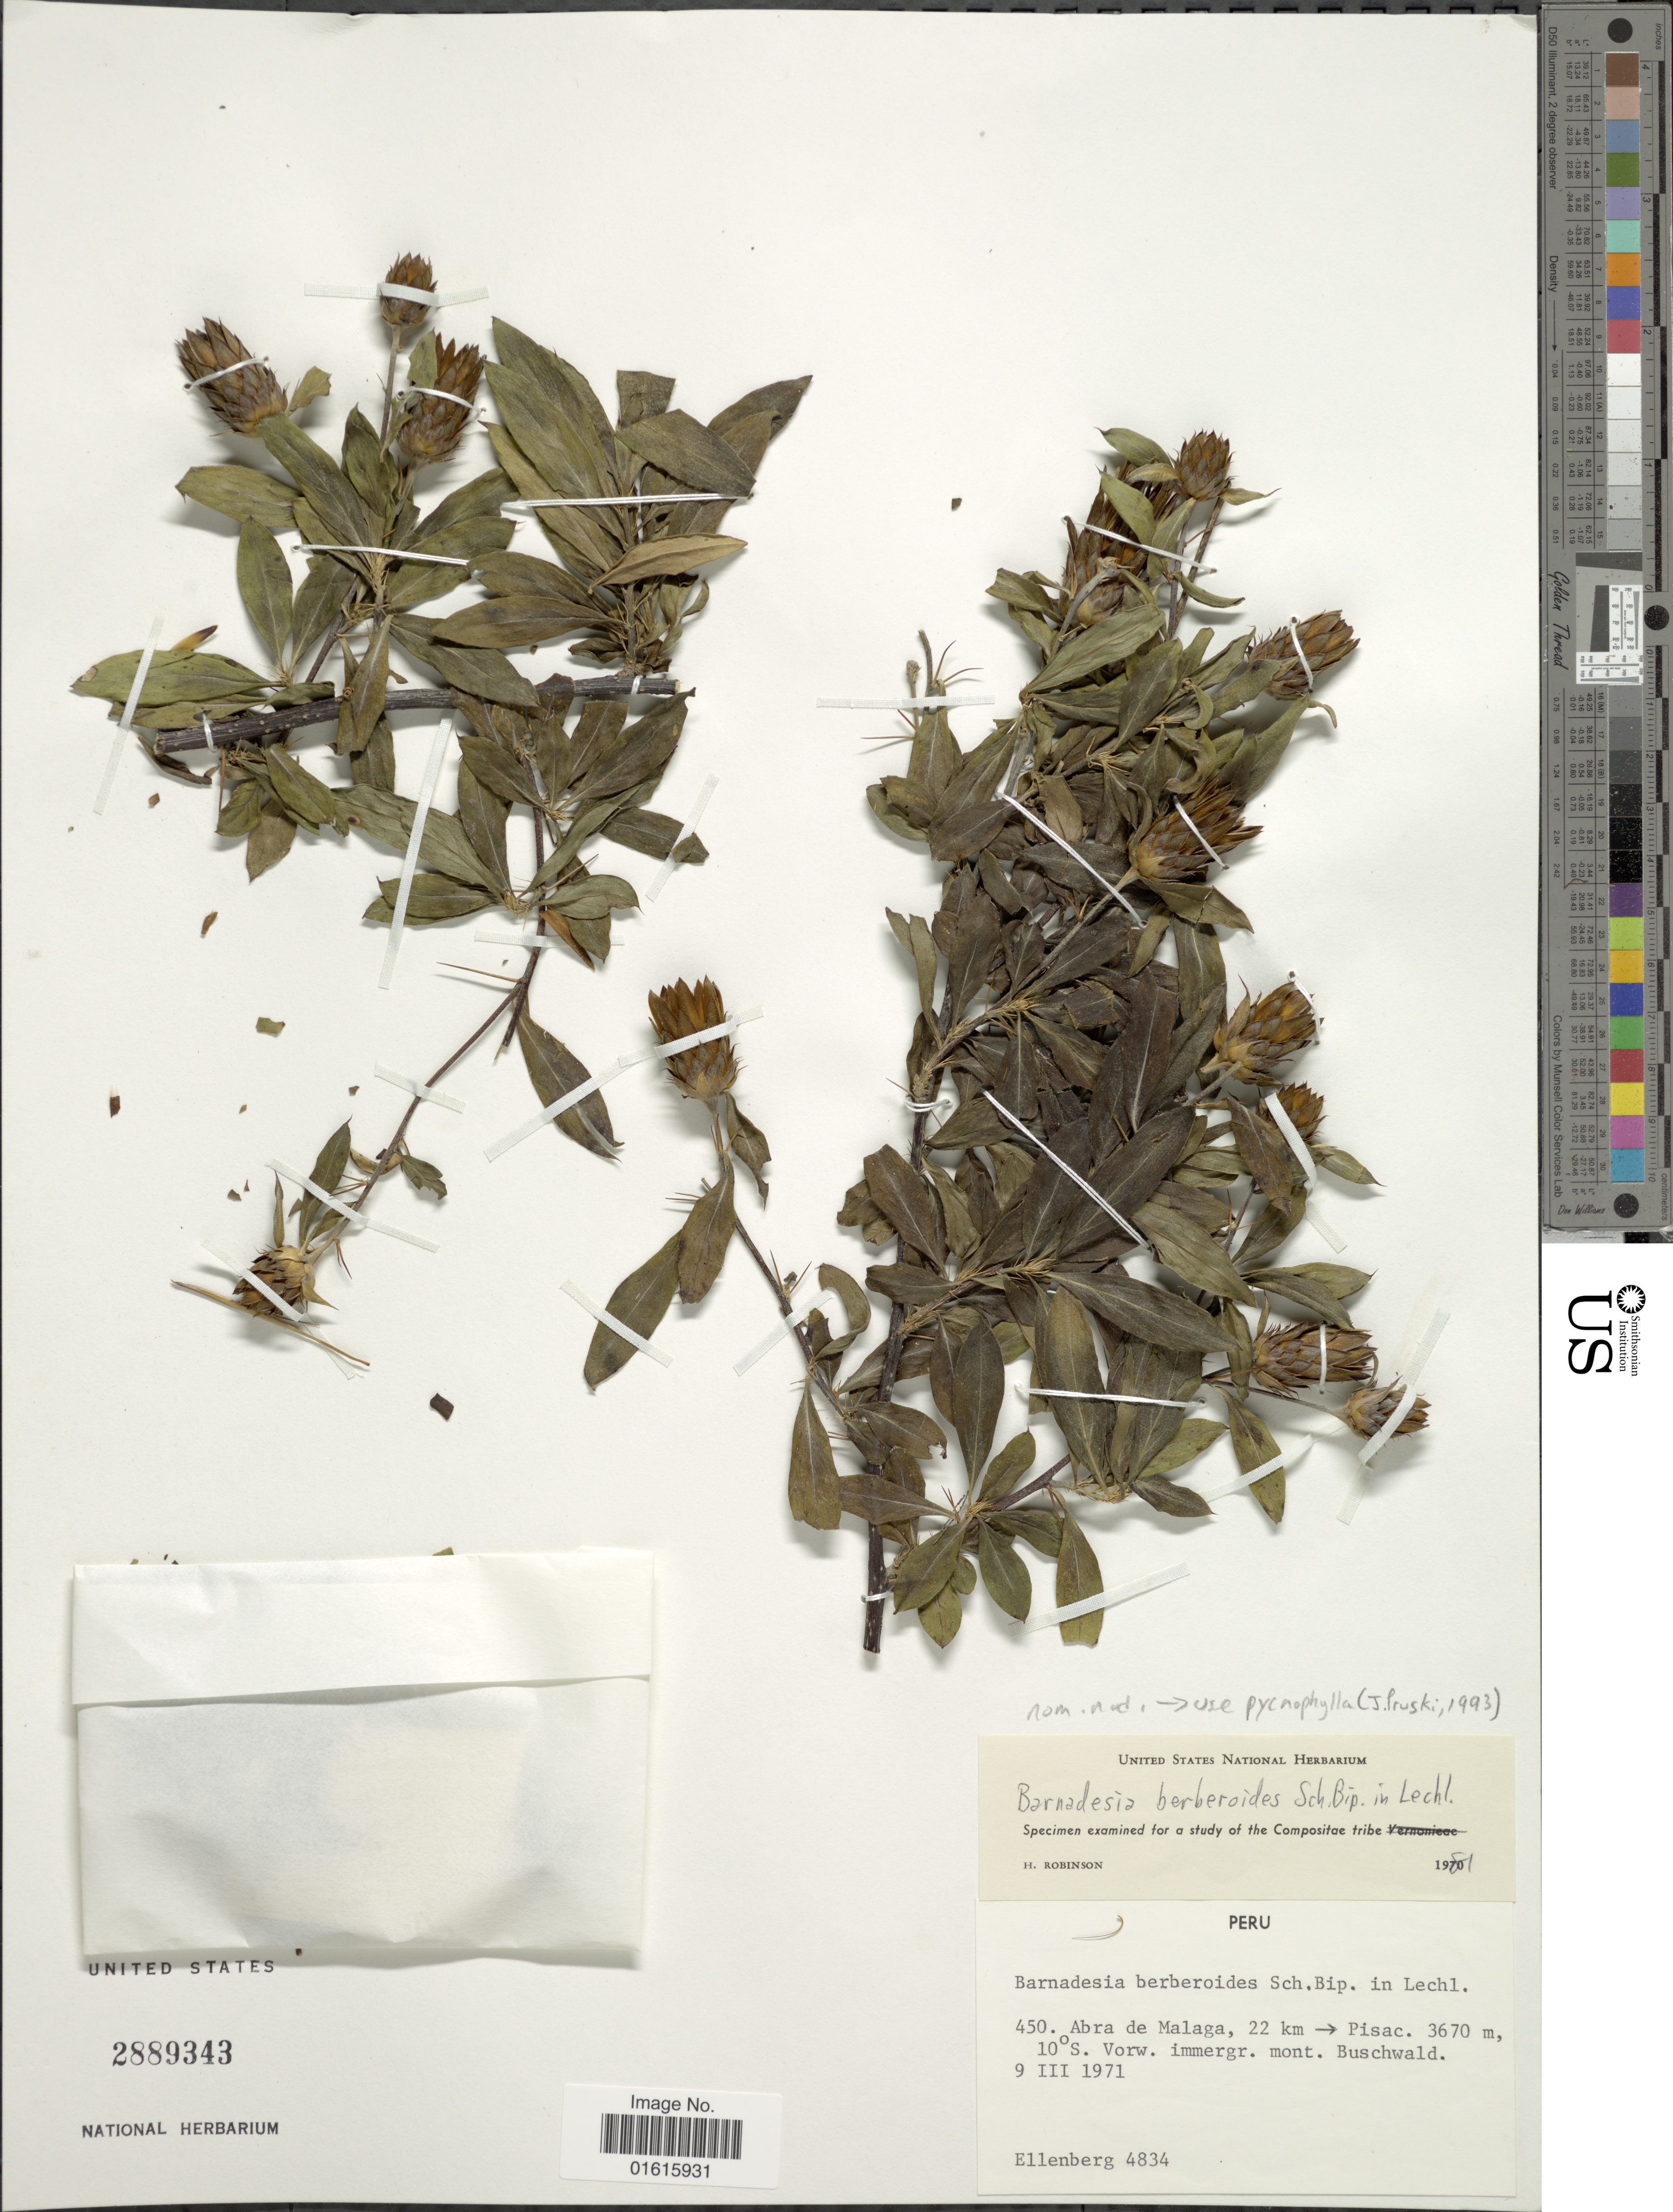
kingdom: Plantae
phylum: Tracheophyta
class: Magnoliopsida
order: Asterales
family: Asteraceae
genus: Barnadesia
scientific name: Barnadesia pycnophylla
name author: Muschl.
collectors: H. Ellenberg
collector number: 4834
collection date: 1971-03-09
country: Peru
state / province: Cusco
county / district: La Convención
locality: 450. Abra de Malaga, 22 km - Pisac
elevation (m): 3670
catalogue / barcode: US 2889343